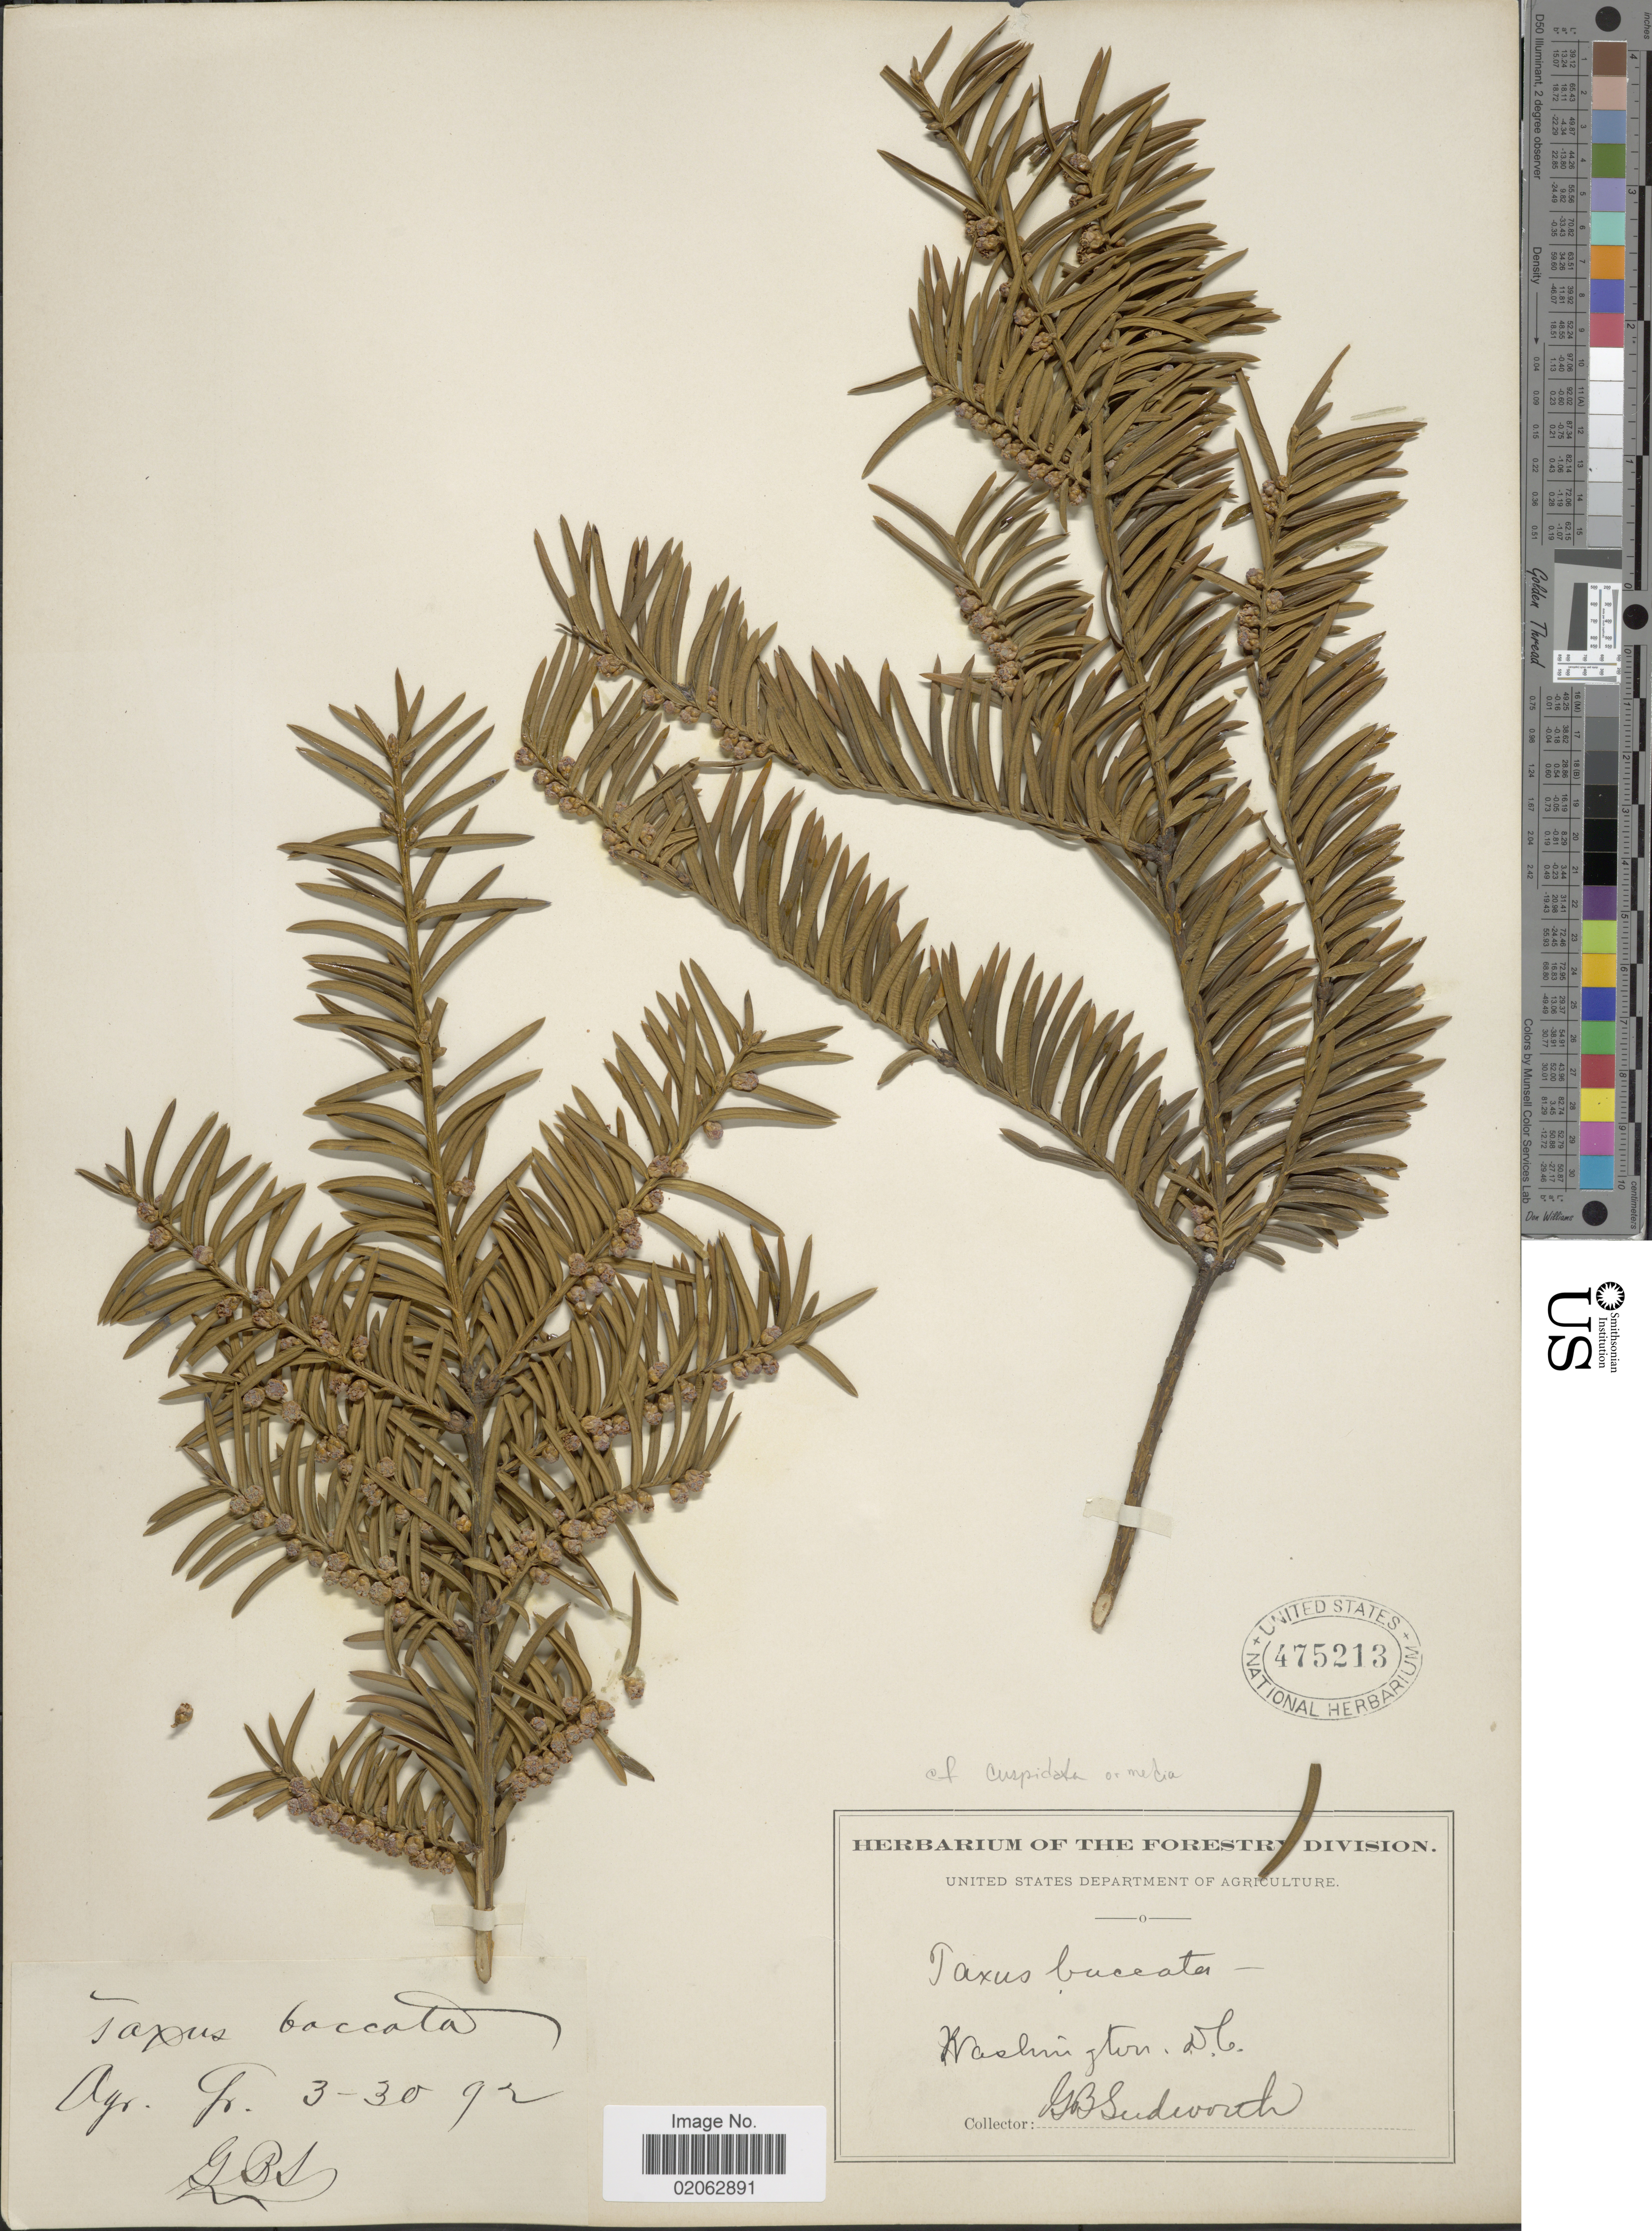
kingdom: Plantae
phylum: Tracheophyta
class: Pinopsida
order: Pinales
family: Taxaceae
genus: Taxus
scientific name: Taxus baccata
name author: L.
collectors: G. B. Sudworth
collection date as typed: Transcribed d/m/y: 30/3/92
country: United States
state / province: District of Columbia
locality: Washington D.C.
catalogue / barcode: US 475213